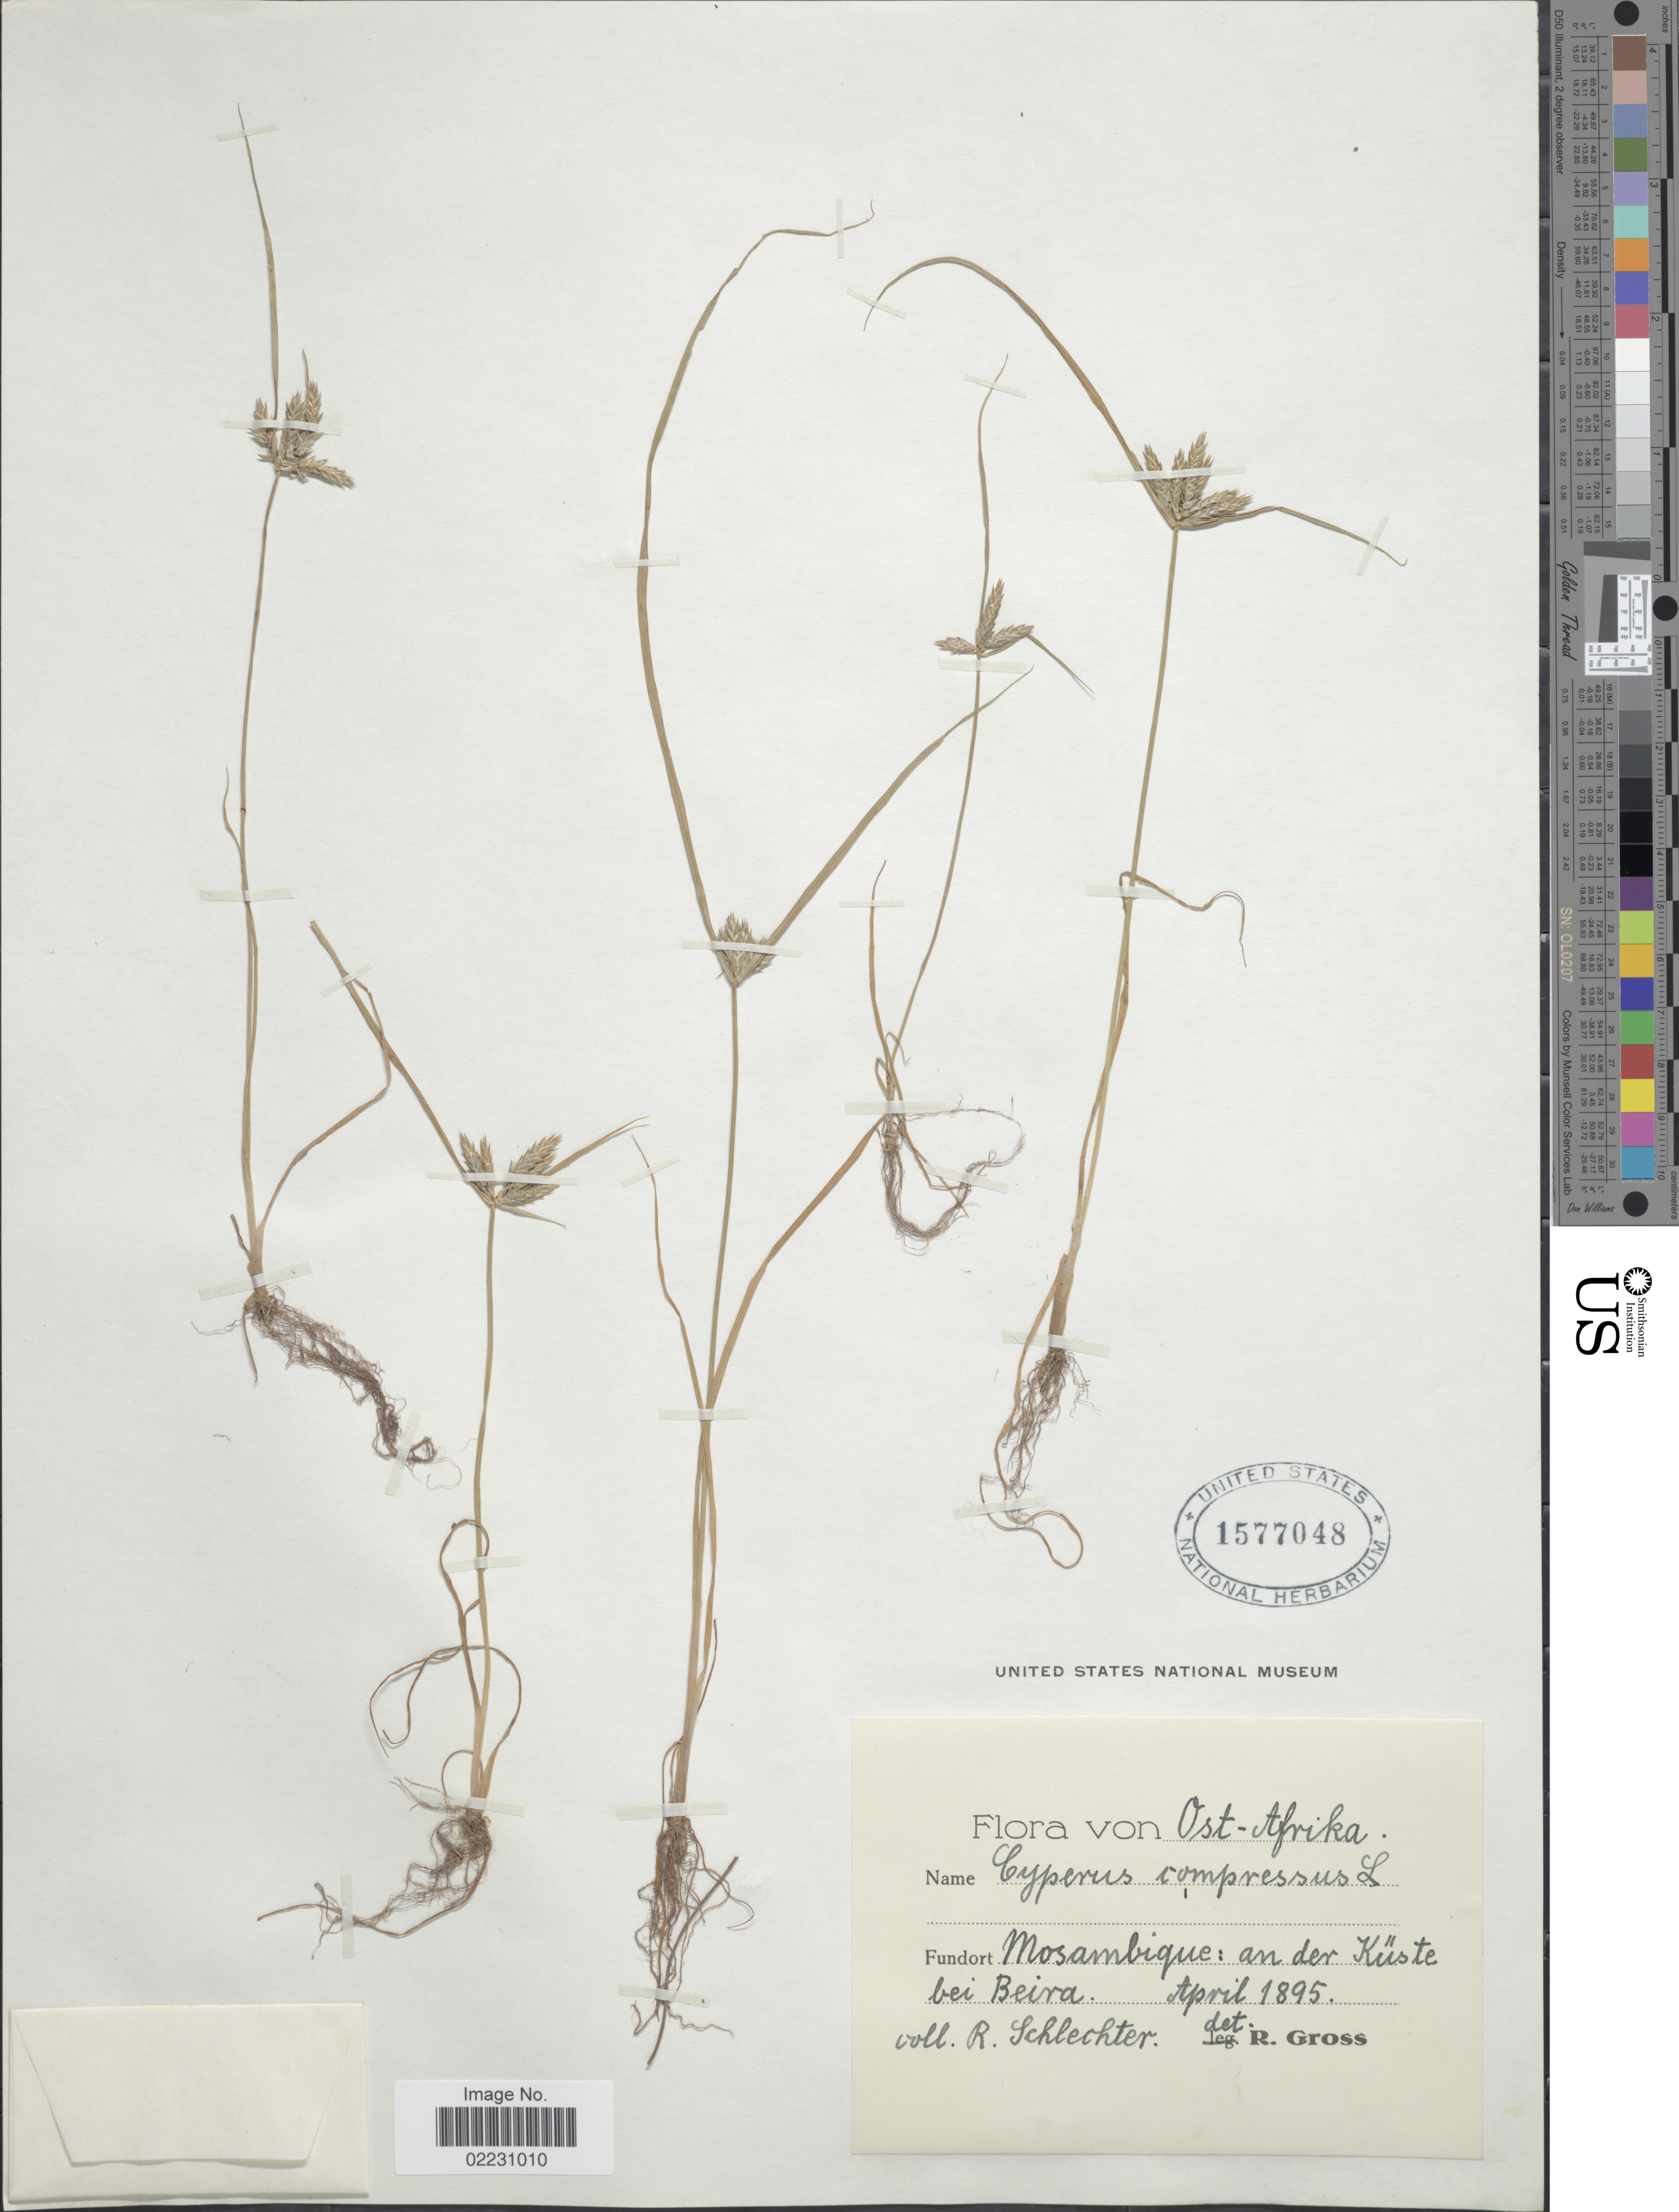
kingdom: Plantae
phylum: Tracheophyta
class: Liliopsida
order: Poales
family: Cyperaceae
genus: Cyperus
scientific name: Cyperus compressus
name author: L.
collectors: Schlechter, --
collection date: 1895-04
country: Mozambique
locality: Mosambique: an der Kuste bei Beira.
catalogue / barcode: US 1577048